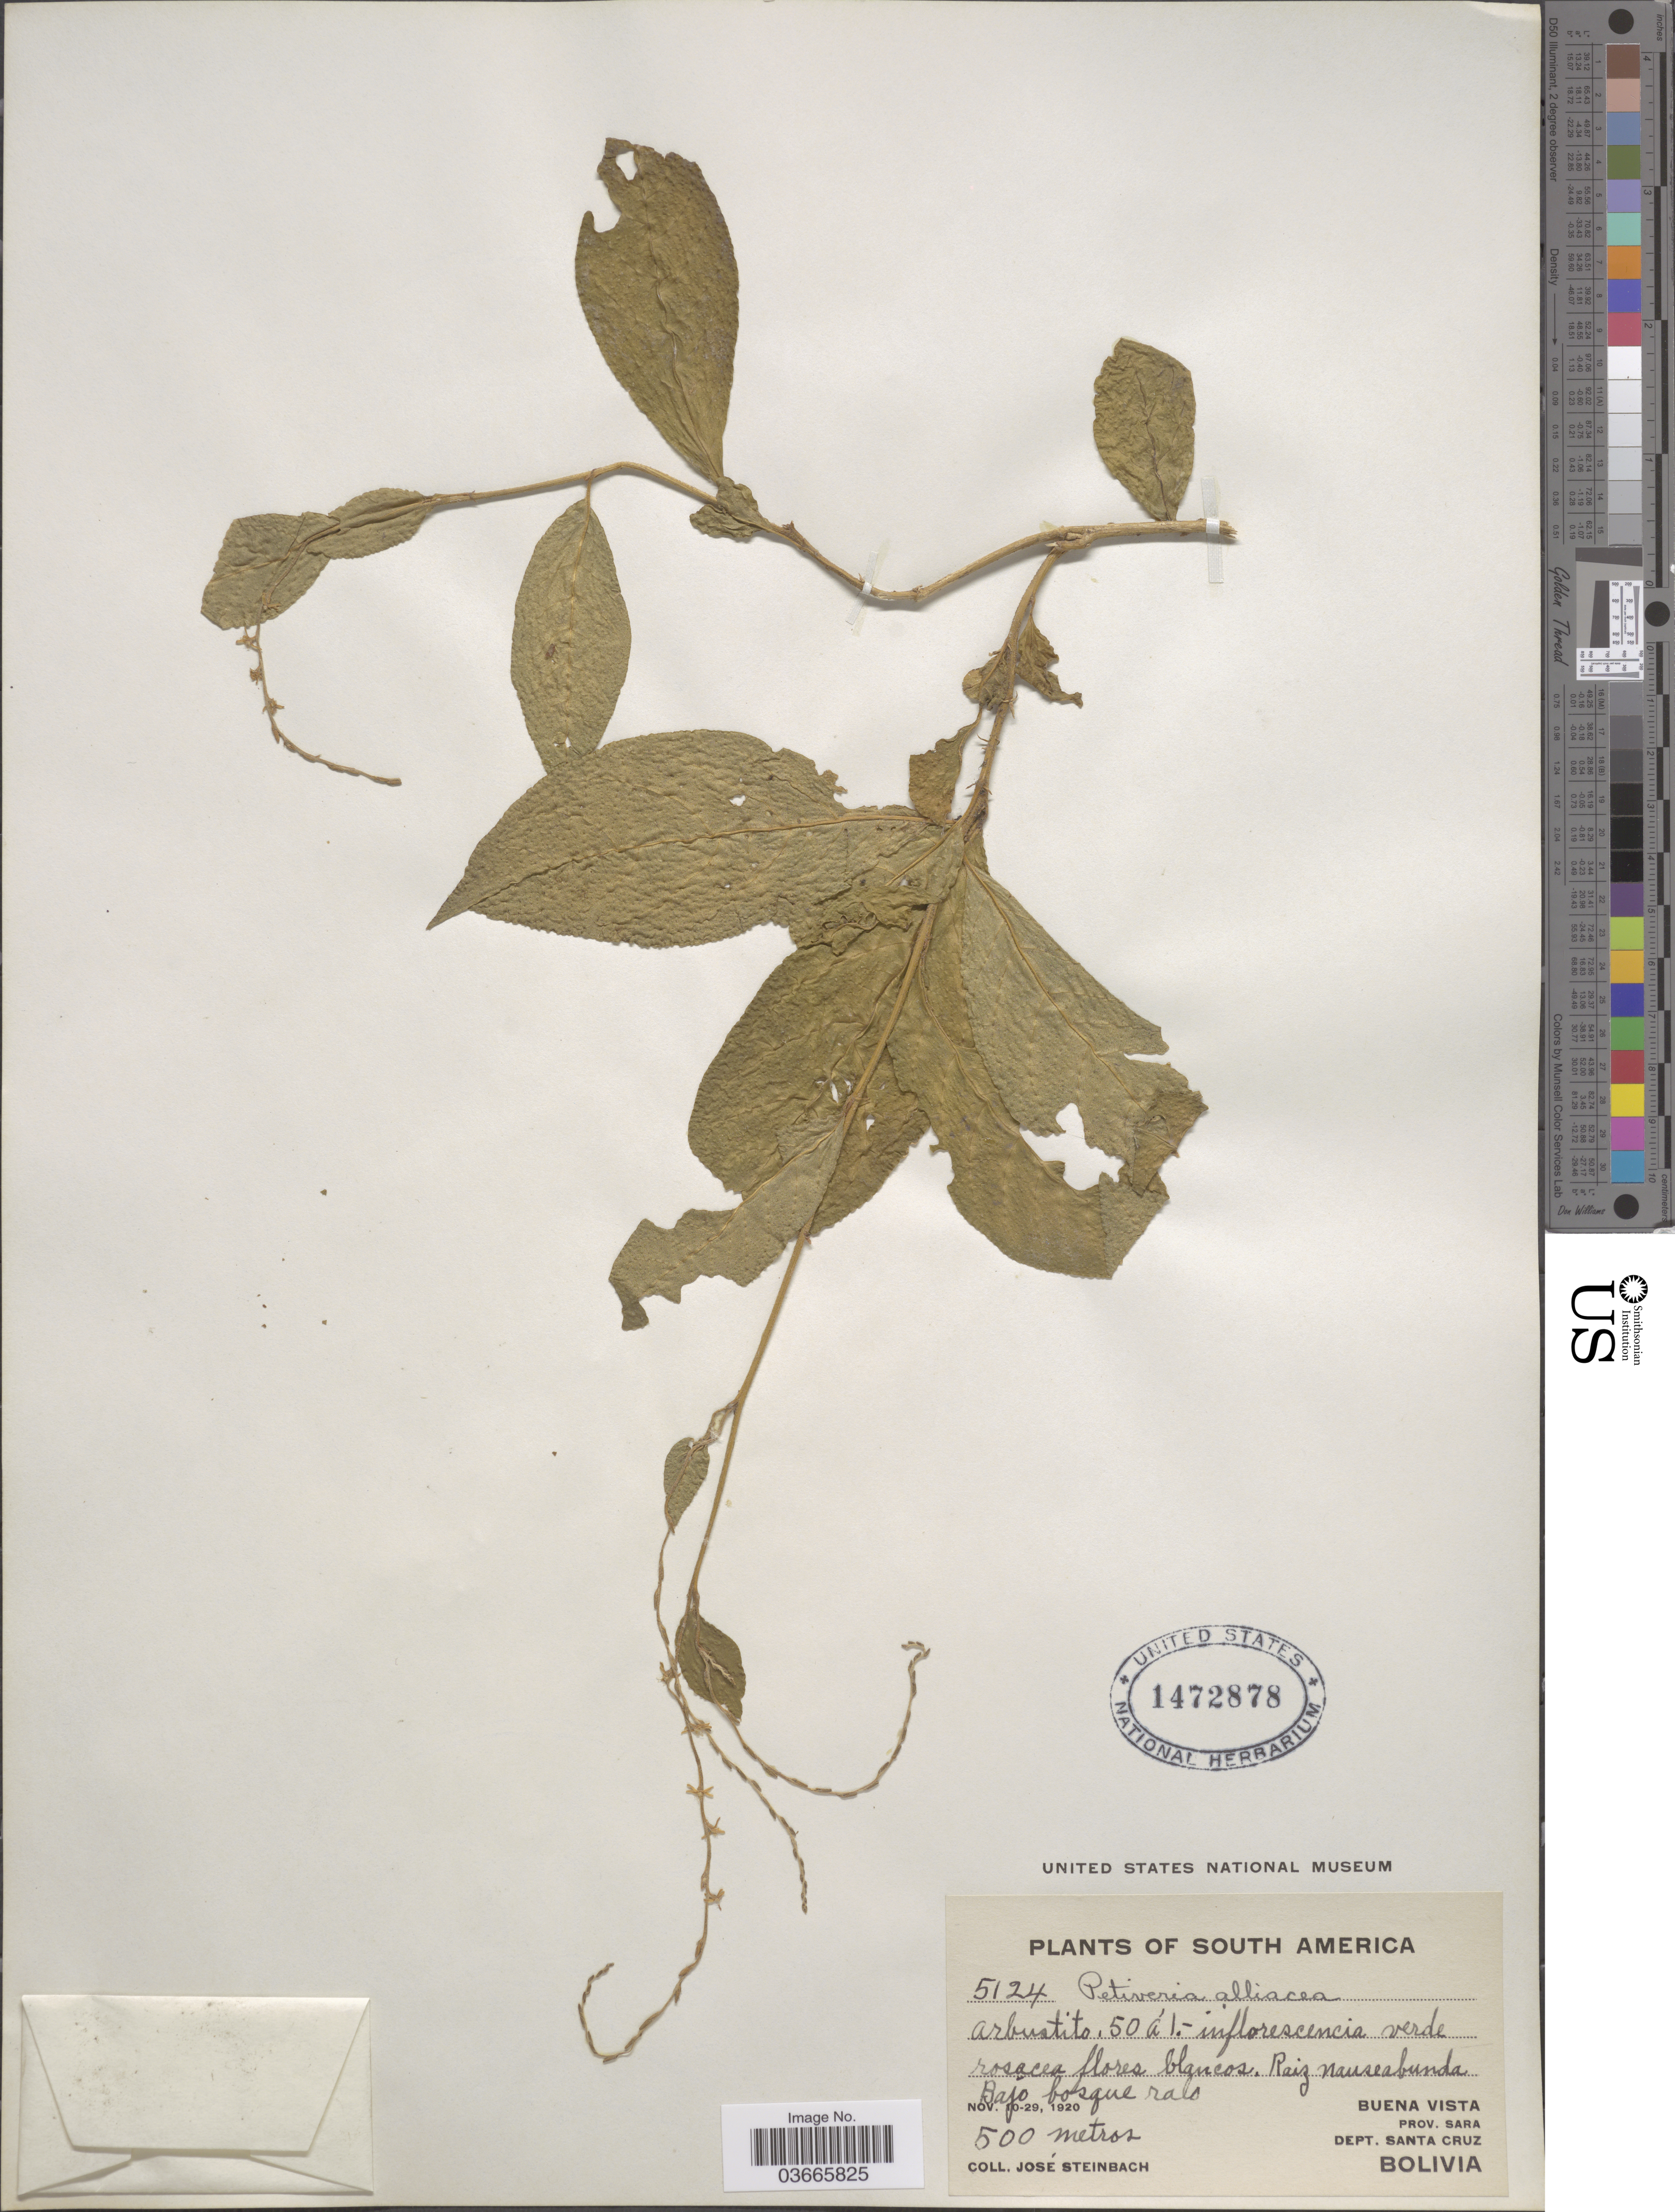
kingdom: Plantae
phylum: Tracheophyta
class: Magnoliopsida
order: Caryophyllales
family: Phytolaccaceae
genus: Petiveria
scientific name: Petiveria alliacea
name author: L.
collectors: J. Steinbach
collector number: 5124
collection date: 1920-11-10/1920-11-29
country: Bolivia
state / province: Santa Cruz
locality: Buena Vista. Prov. Sara. Dept. Santa Cruz.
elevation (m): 500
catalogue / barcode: US 1472878